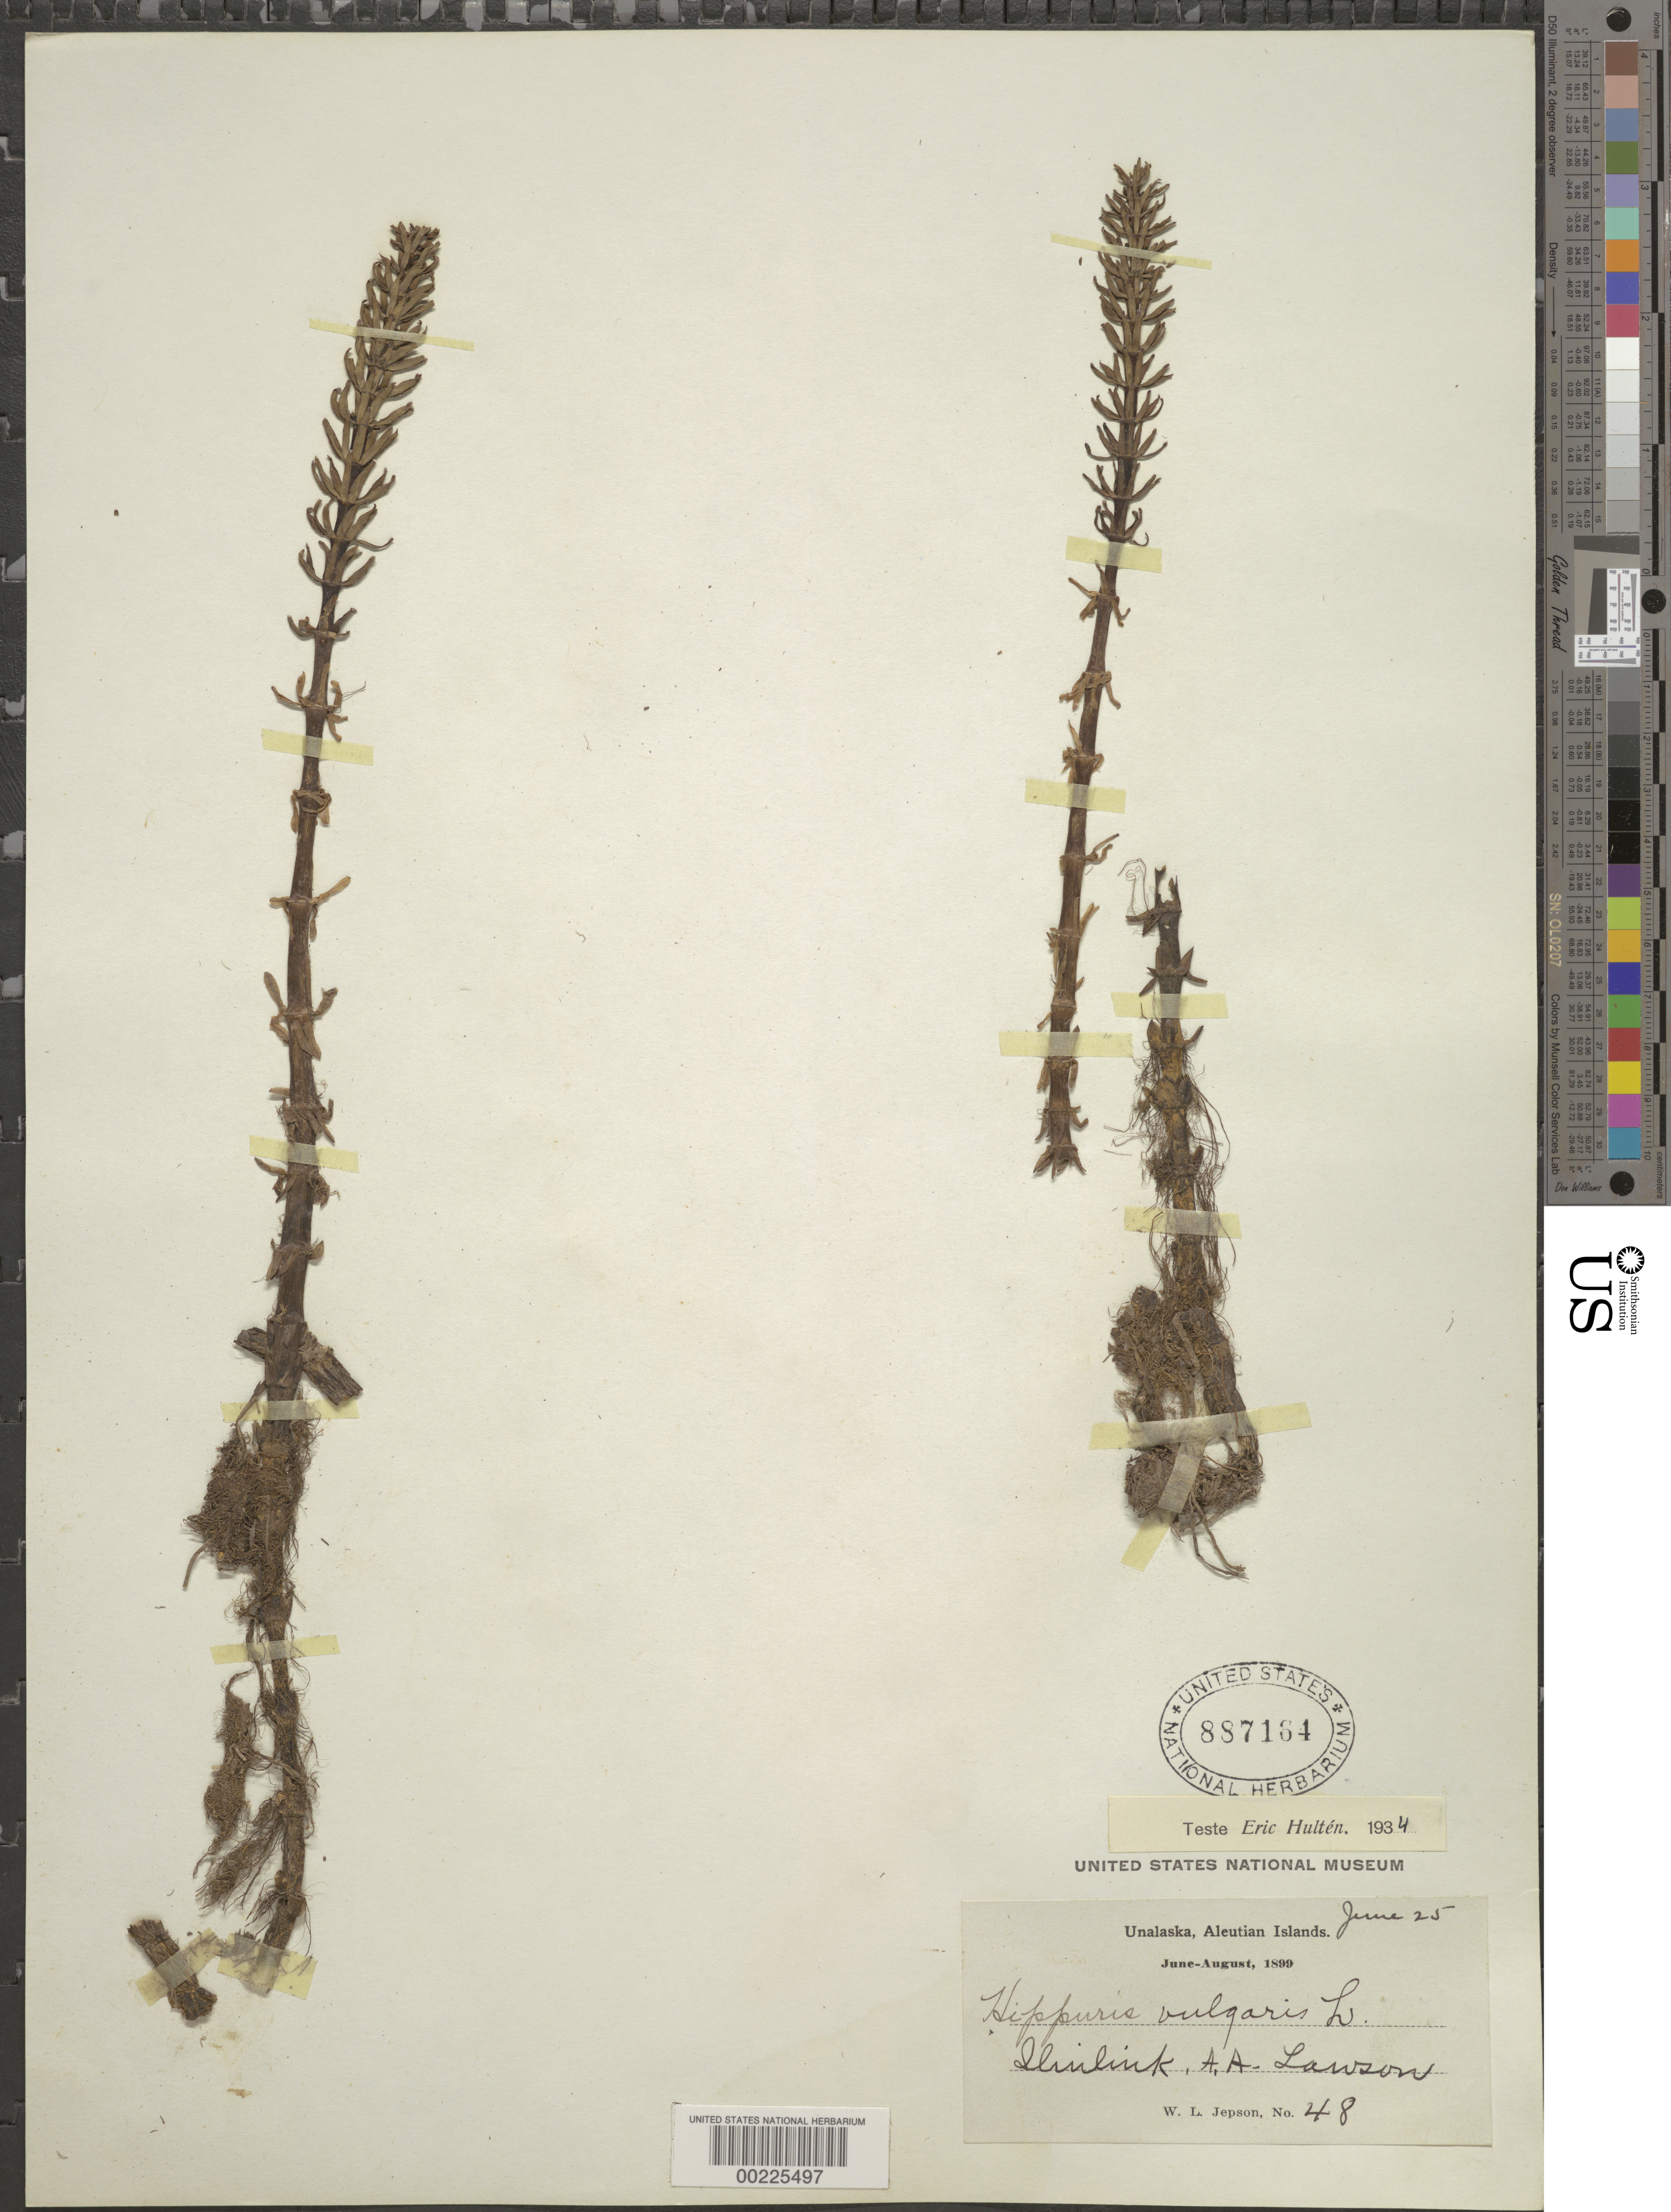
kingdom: Plantae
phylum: Tracheophyta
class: Magnoliopsida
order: Lamiales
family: Plantaginaceae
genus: Hippuris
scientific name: Hippuris vulgaris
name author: L.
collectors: W. L. Jepson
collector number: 48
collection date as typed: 25 Jun 1899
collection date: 1899-06-25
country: United States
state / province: Alaska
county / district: Aleutians West Census Area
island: Unalaska Island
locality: Iluilink lake; unalaska, aleutian islands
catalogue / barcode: US 887164